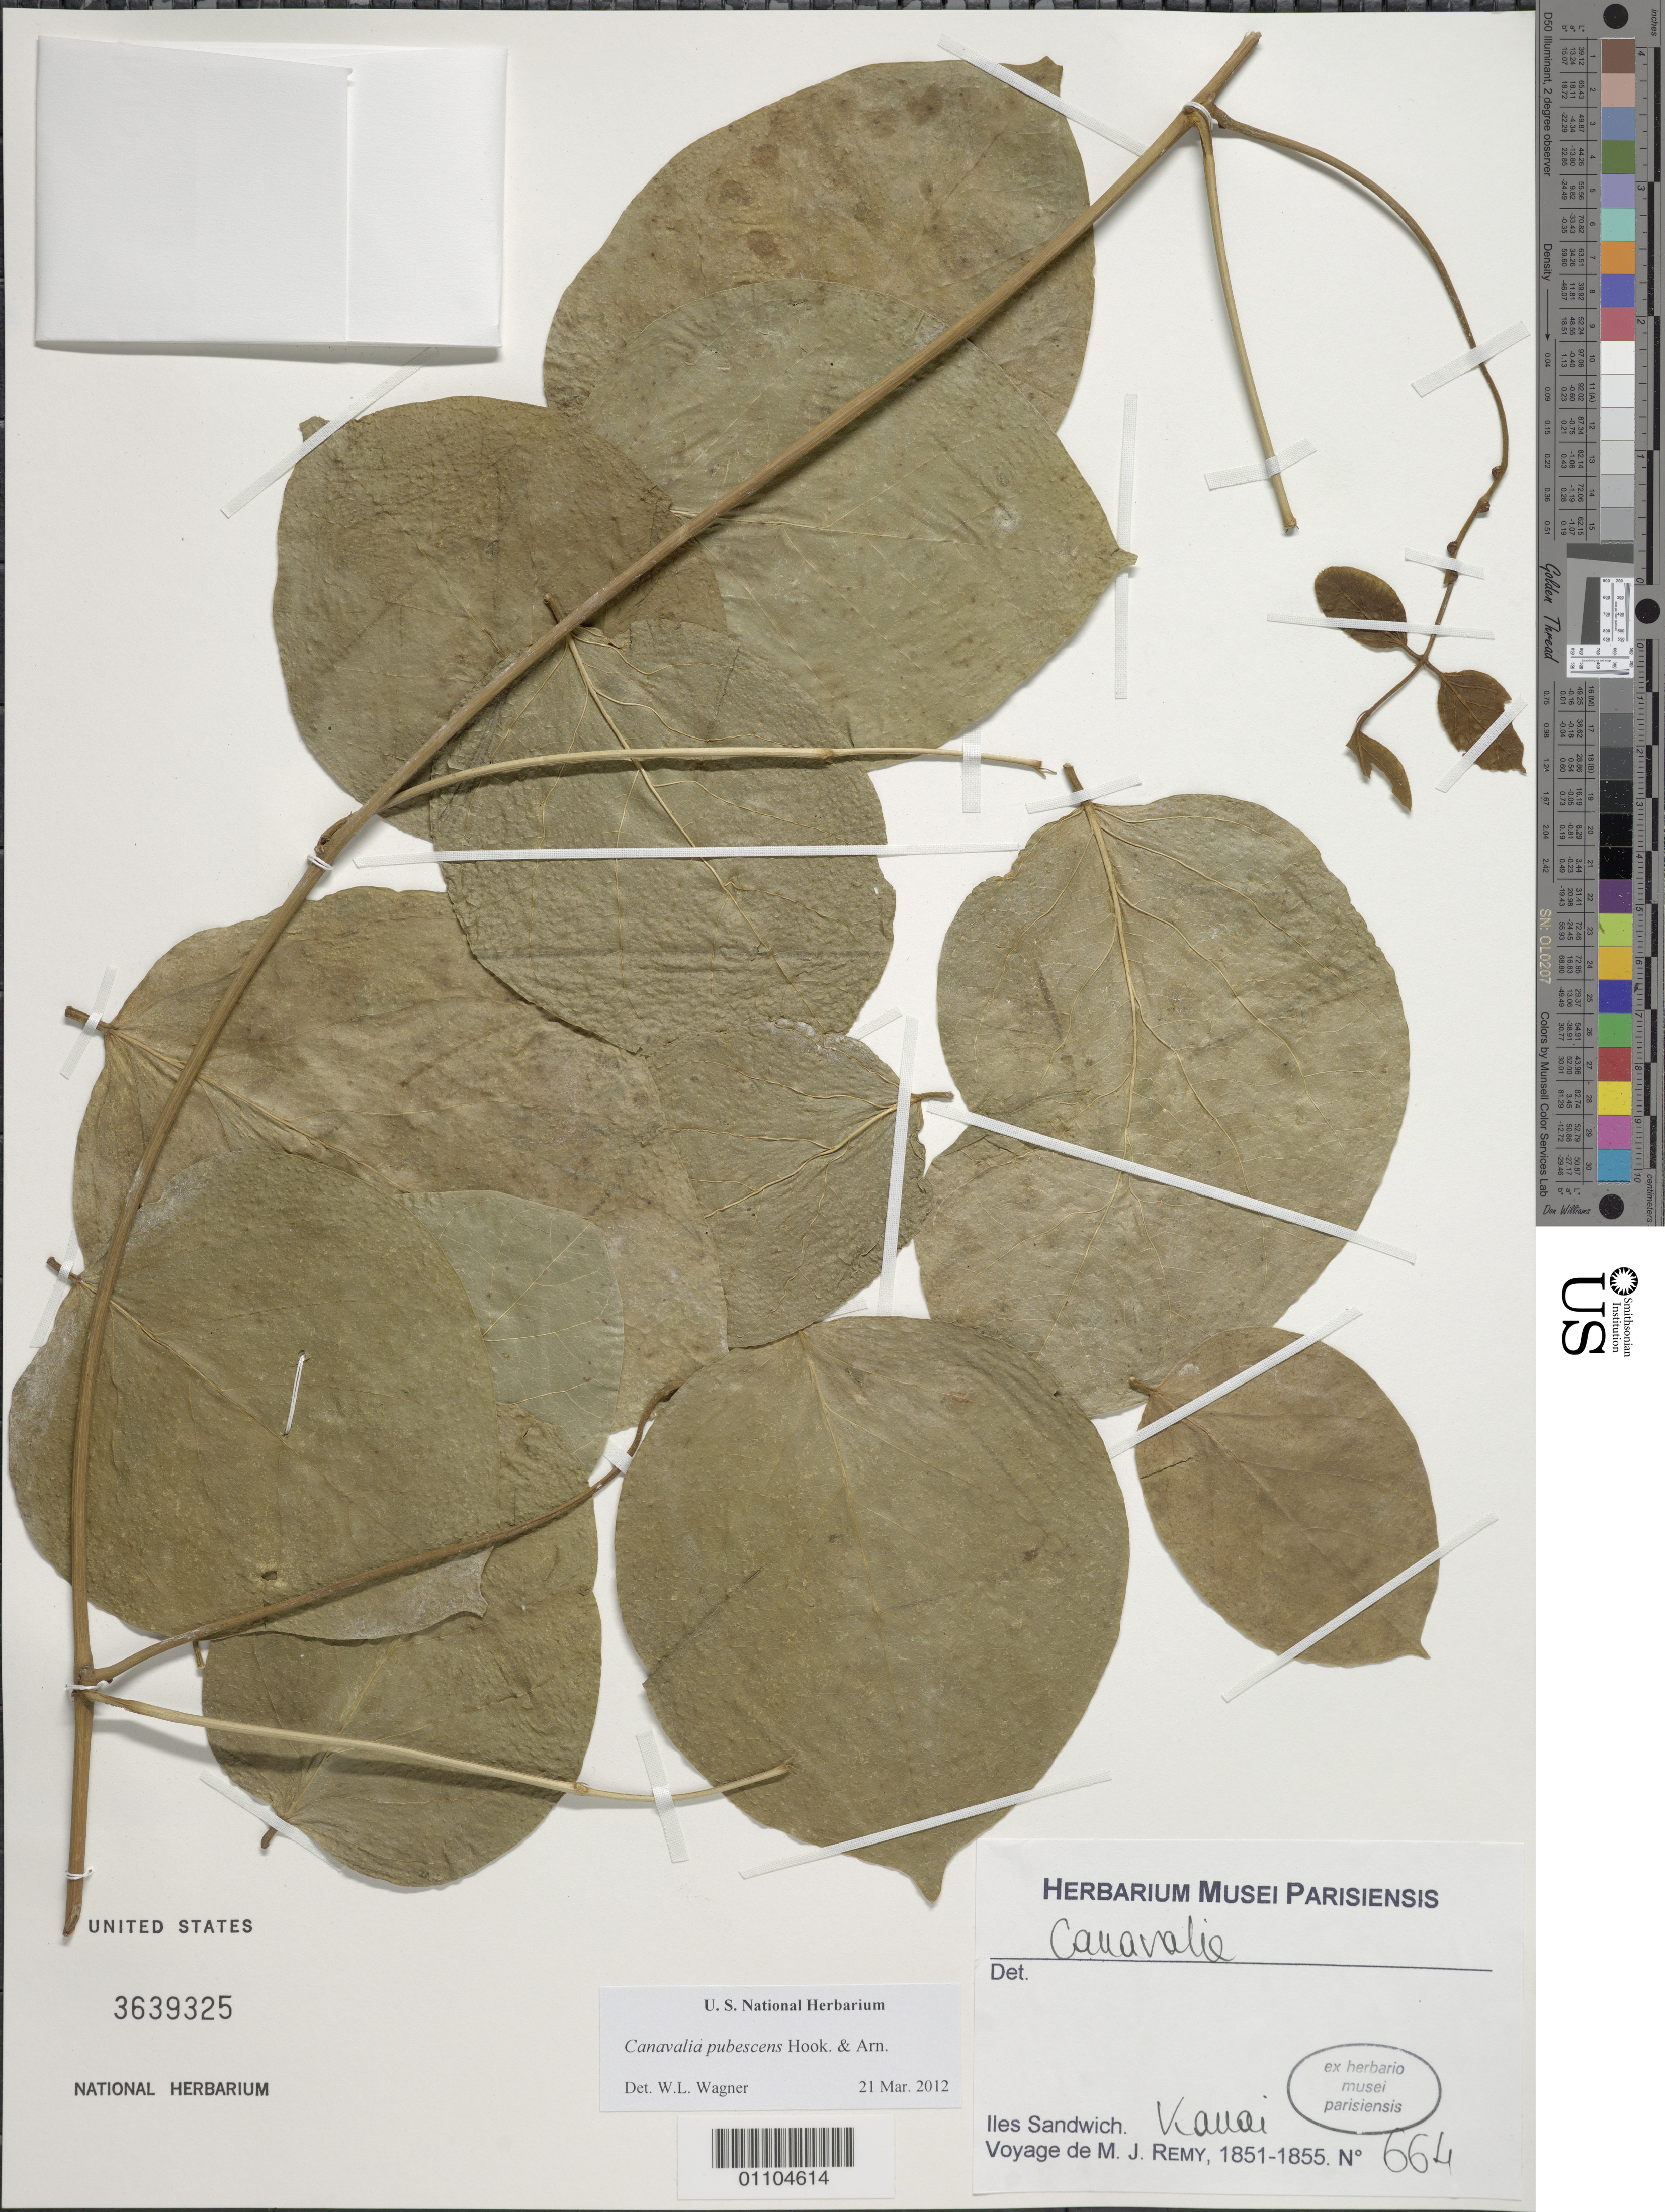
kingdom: Plantae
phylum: Tracheophyta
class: Magnoliopsida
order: Fabales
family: Fabaceae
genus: Canavalia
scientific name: Canavalia pubescens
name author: Hook. & Arn.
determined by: Wagner, W. L., (BOT), Smithsonian Institution - National Museum of Natural History (UNITED STATES)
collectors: M. J. Remy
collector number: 664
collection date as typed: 1851 to --- 1855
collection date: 1851/1855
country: United States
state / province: Hawaii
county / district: Kauai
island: Kaua'i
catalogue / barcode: US 3639325